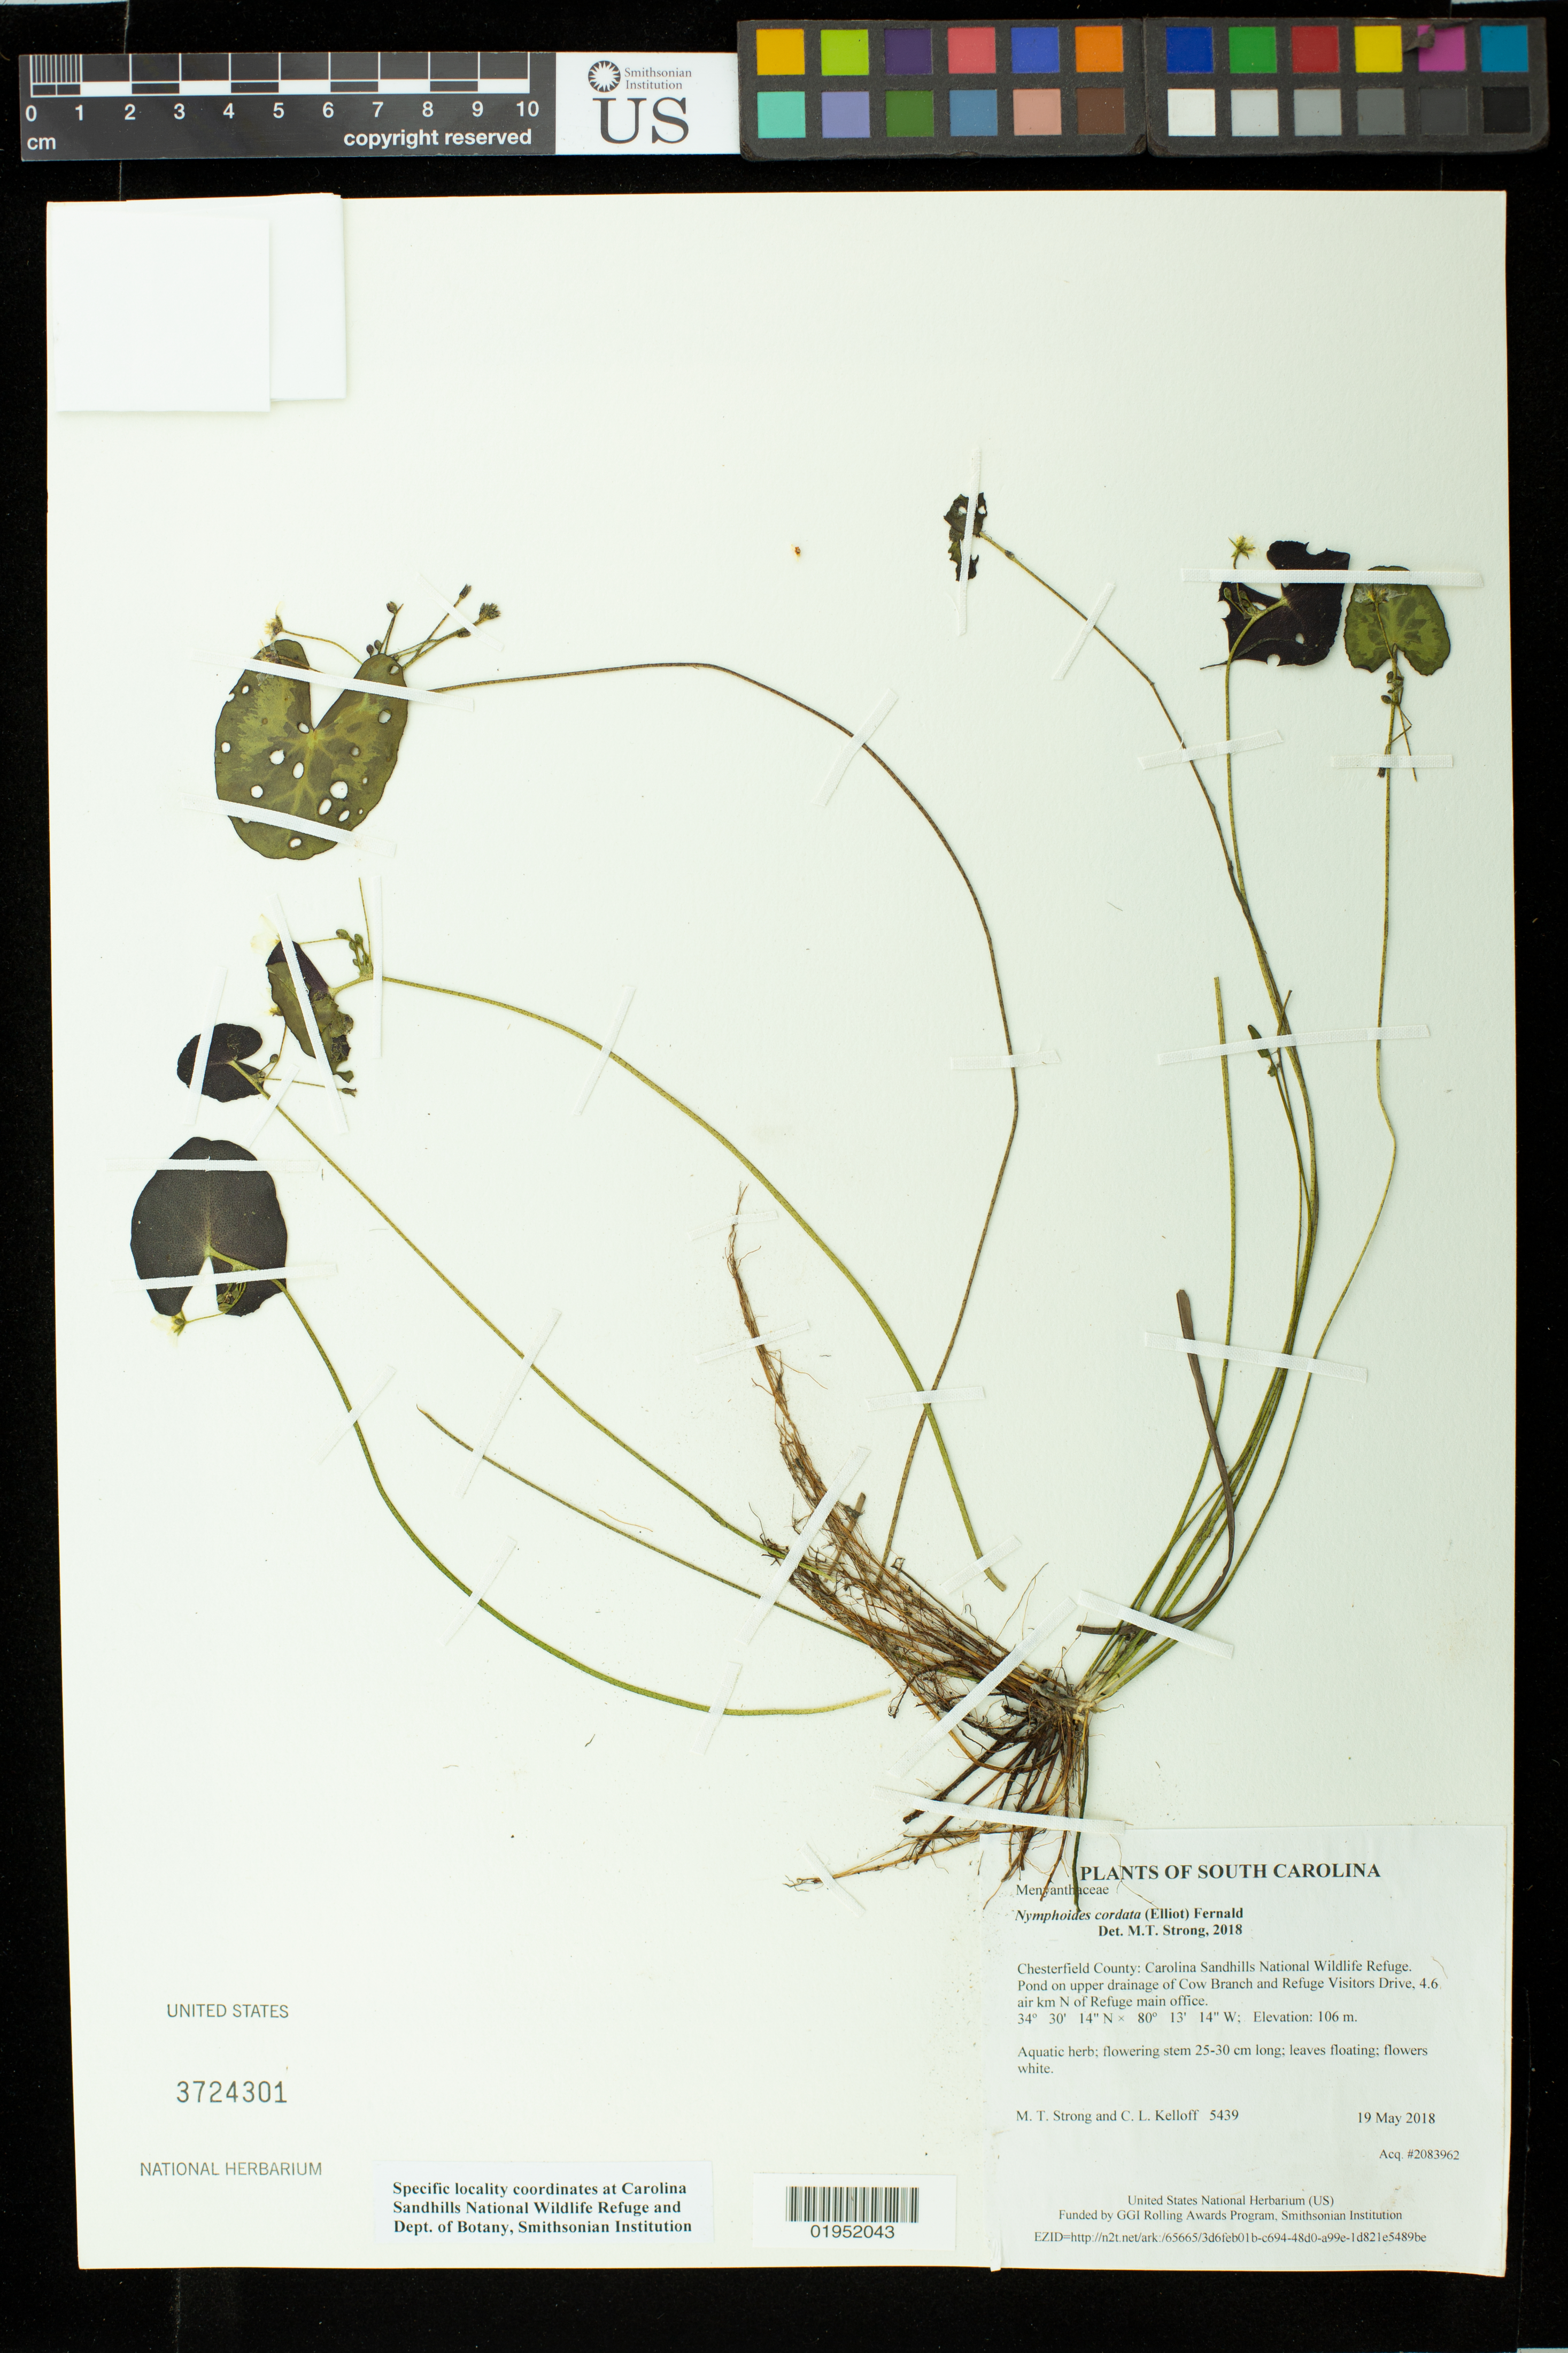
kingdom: Plantae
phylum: Tracheophyta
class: Magnoliopsida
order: Asterales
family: Menyanthaceae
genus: Nymphoides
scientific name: Nymphoides cordata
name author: (Elliot) Fernald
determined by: Strong, Mark T., (BOT), Smithsonian Institution - National Museum of Natural History (UNITED STATES)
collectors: M. T. Strong & C. L. Kelloff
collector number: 5439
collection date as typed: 19 May 2018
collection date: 2018-05-19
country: United States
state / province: South Carolina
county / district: Chesterfield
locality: Carolina Sandhills National Wildlife Refuge. Pond on upper drainage of Cow Branch and Refuge Visitors Drive, 4.6 air km N of Refuge main office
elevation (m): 106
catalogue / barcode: US 3724301